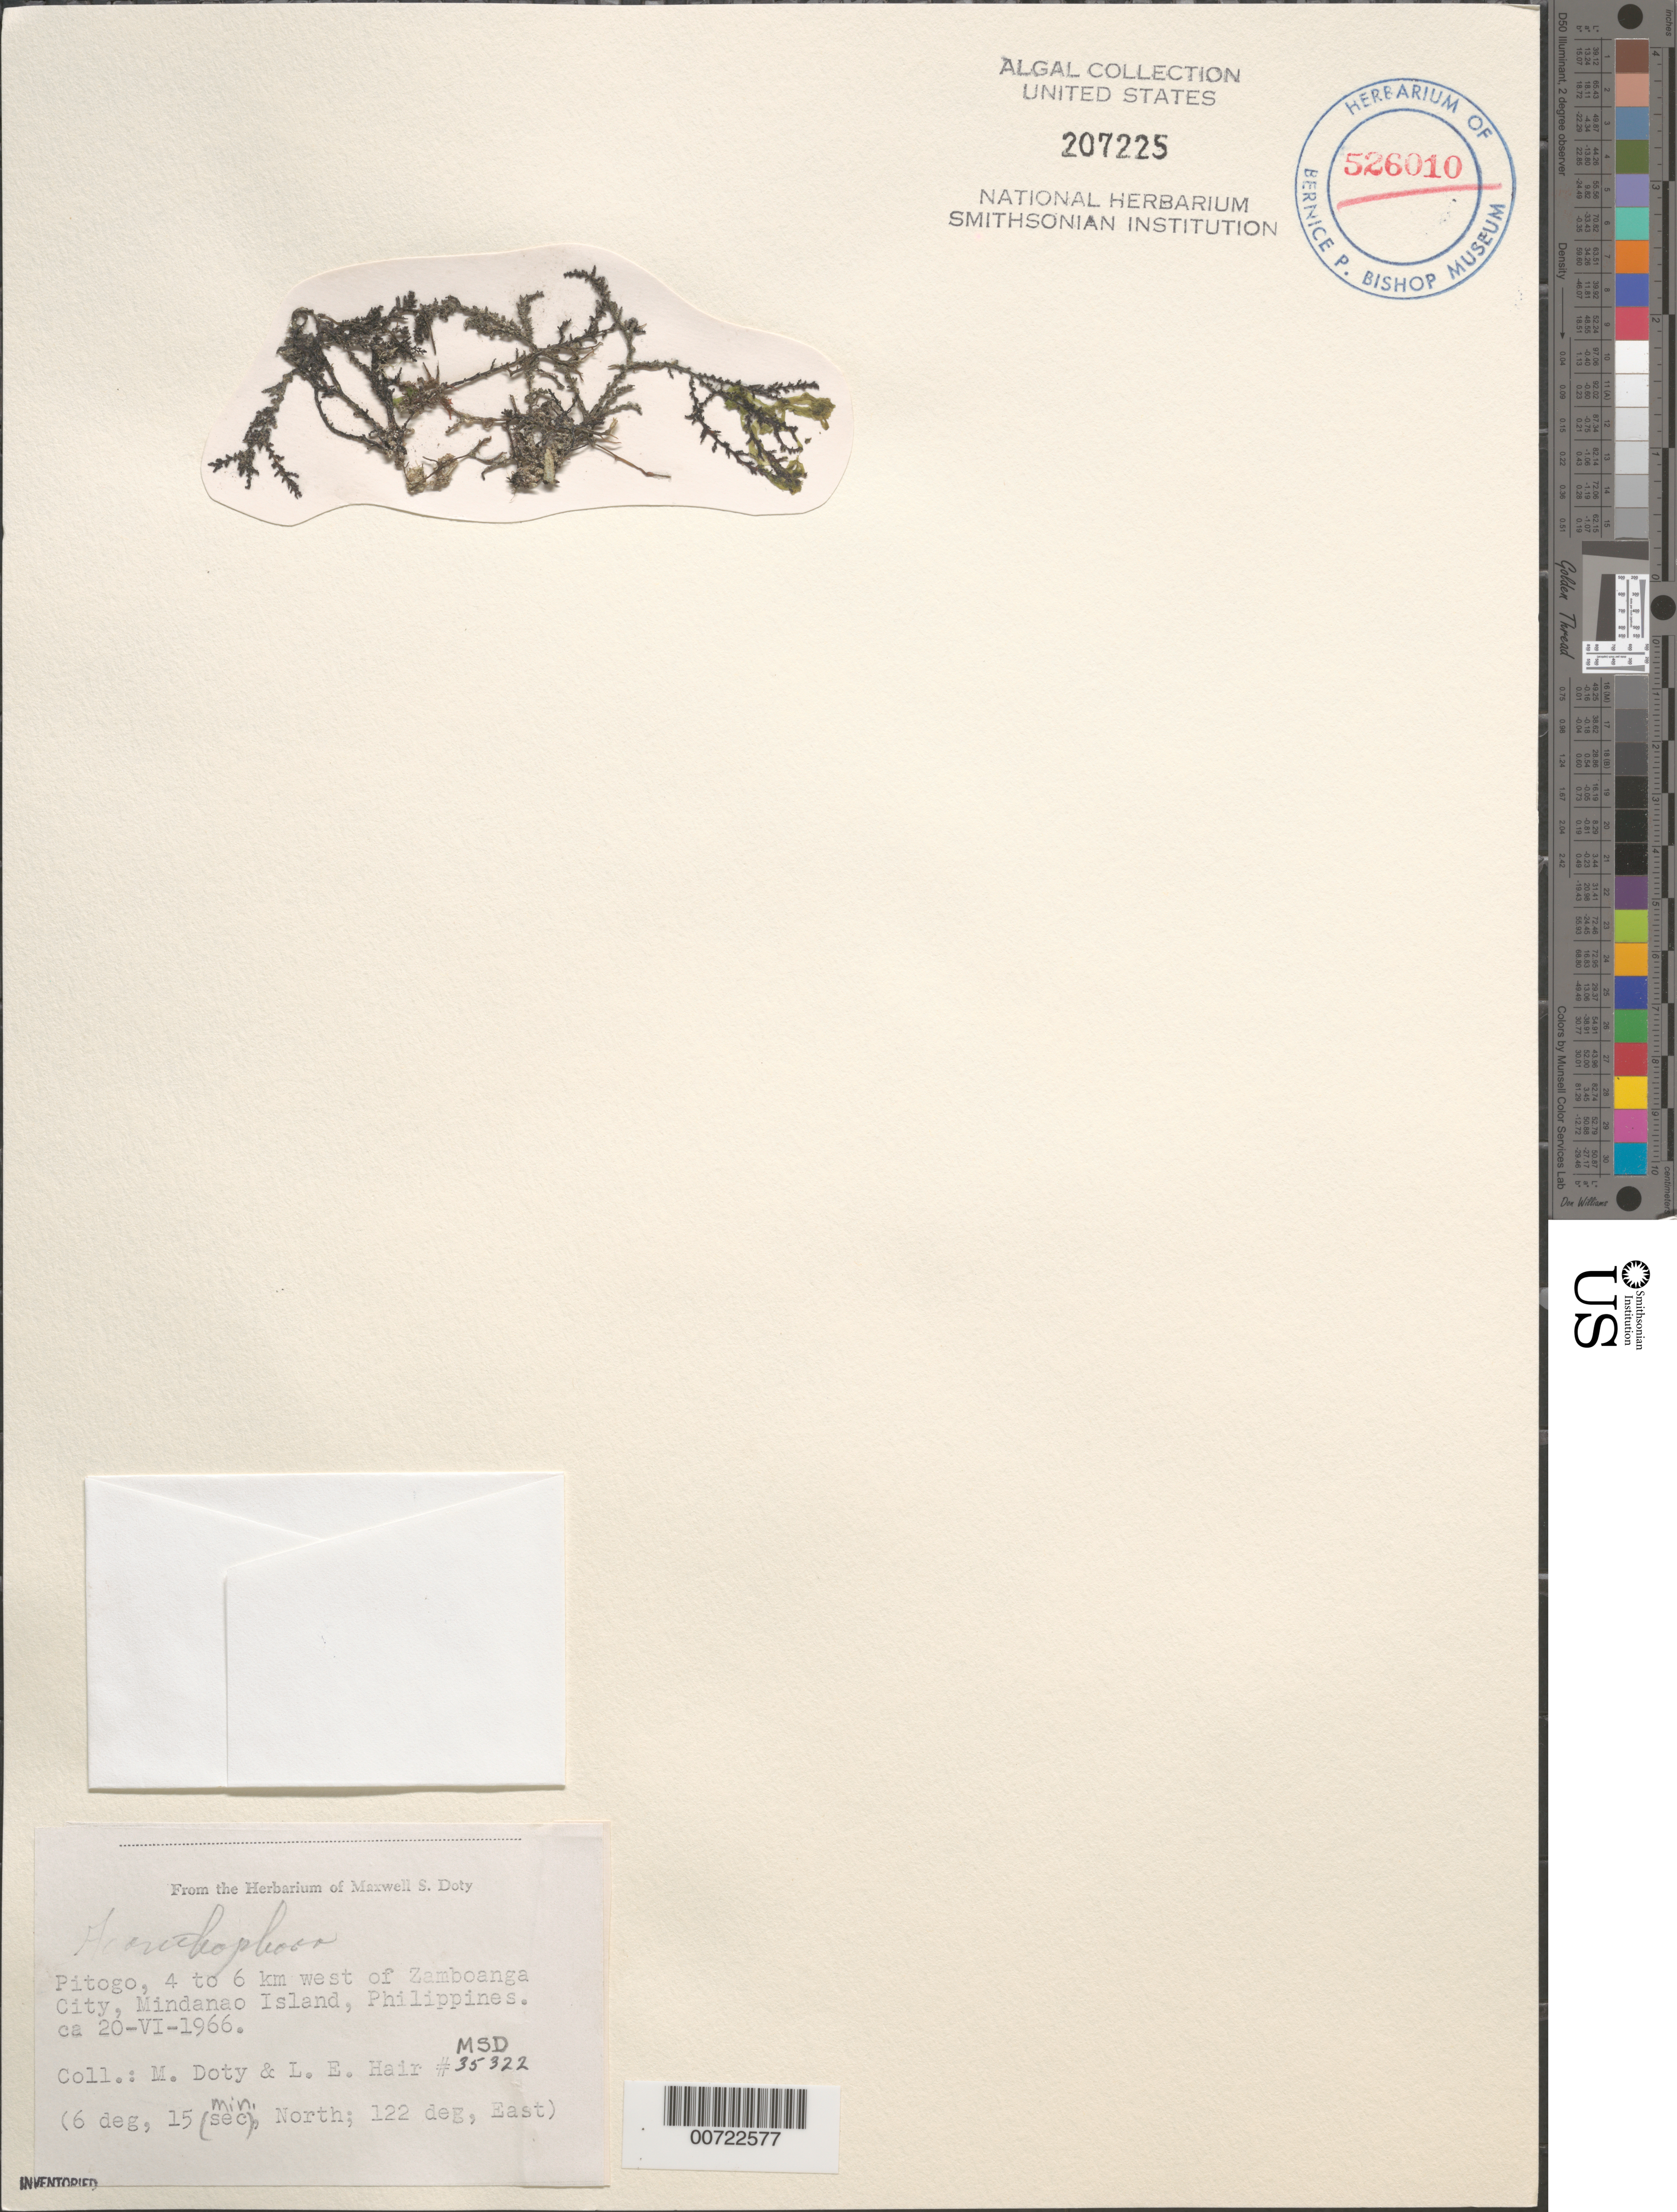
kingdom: Plantae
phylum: Rhodophyta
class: Florideophyceae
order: Ceramiales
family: Rhodomelaceae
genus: Acanthophora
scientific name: Acanthophora sp.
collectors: M. S. Doty & L. Hair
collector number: MSD 35322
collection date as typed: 20 Jun 1966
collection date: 1966-06-20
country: Philippines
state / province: Zamboanga Peninsula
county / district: Zamboanga del Sur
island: Mindanao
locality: Pitogo, 4 to 6 km west of City of Zamboanga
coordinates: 6 deg, 15 sec, North, 122 deg, East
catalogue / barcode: US 207225